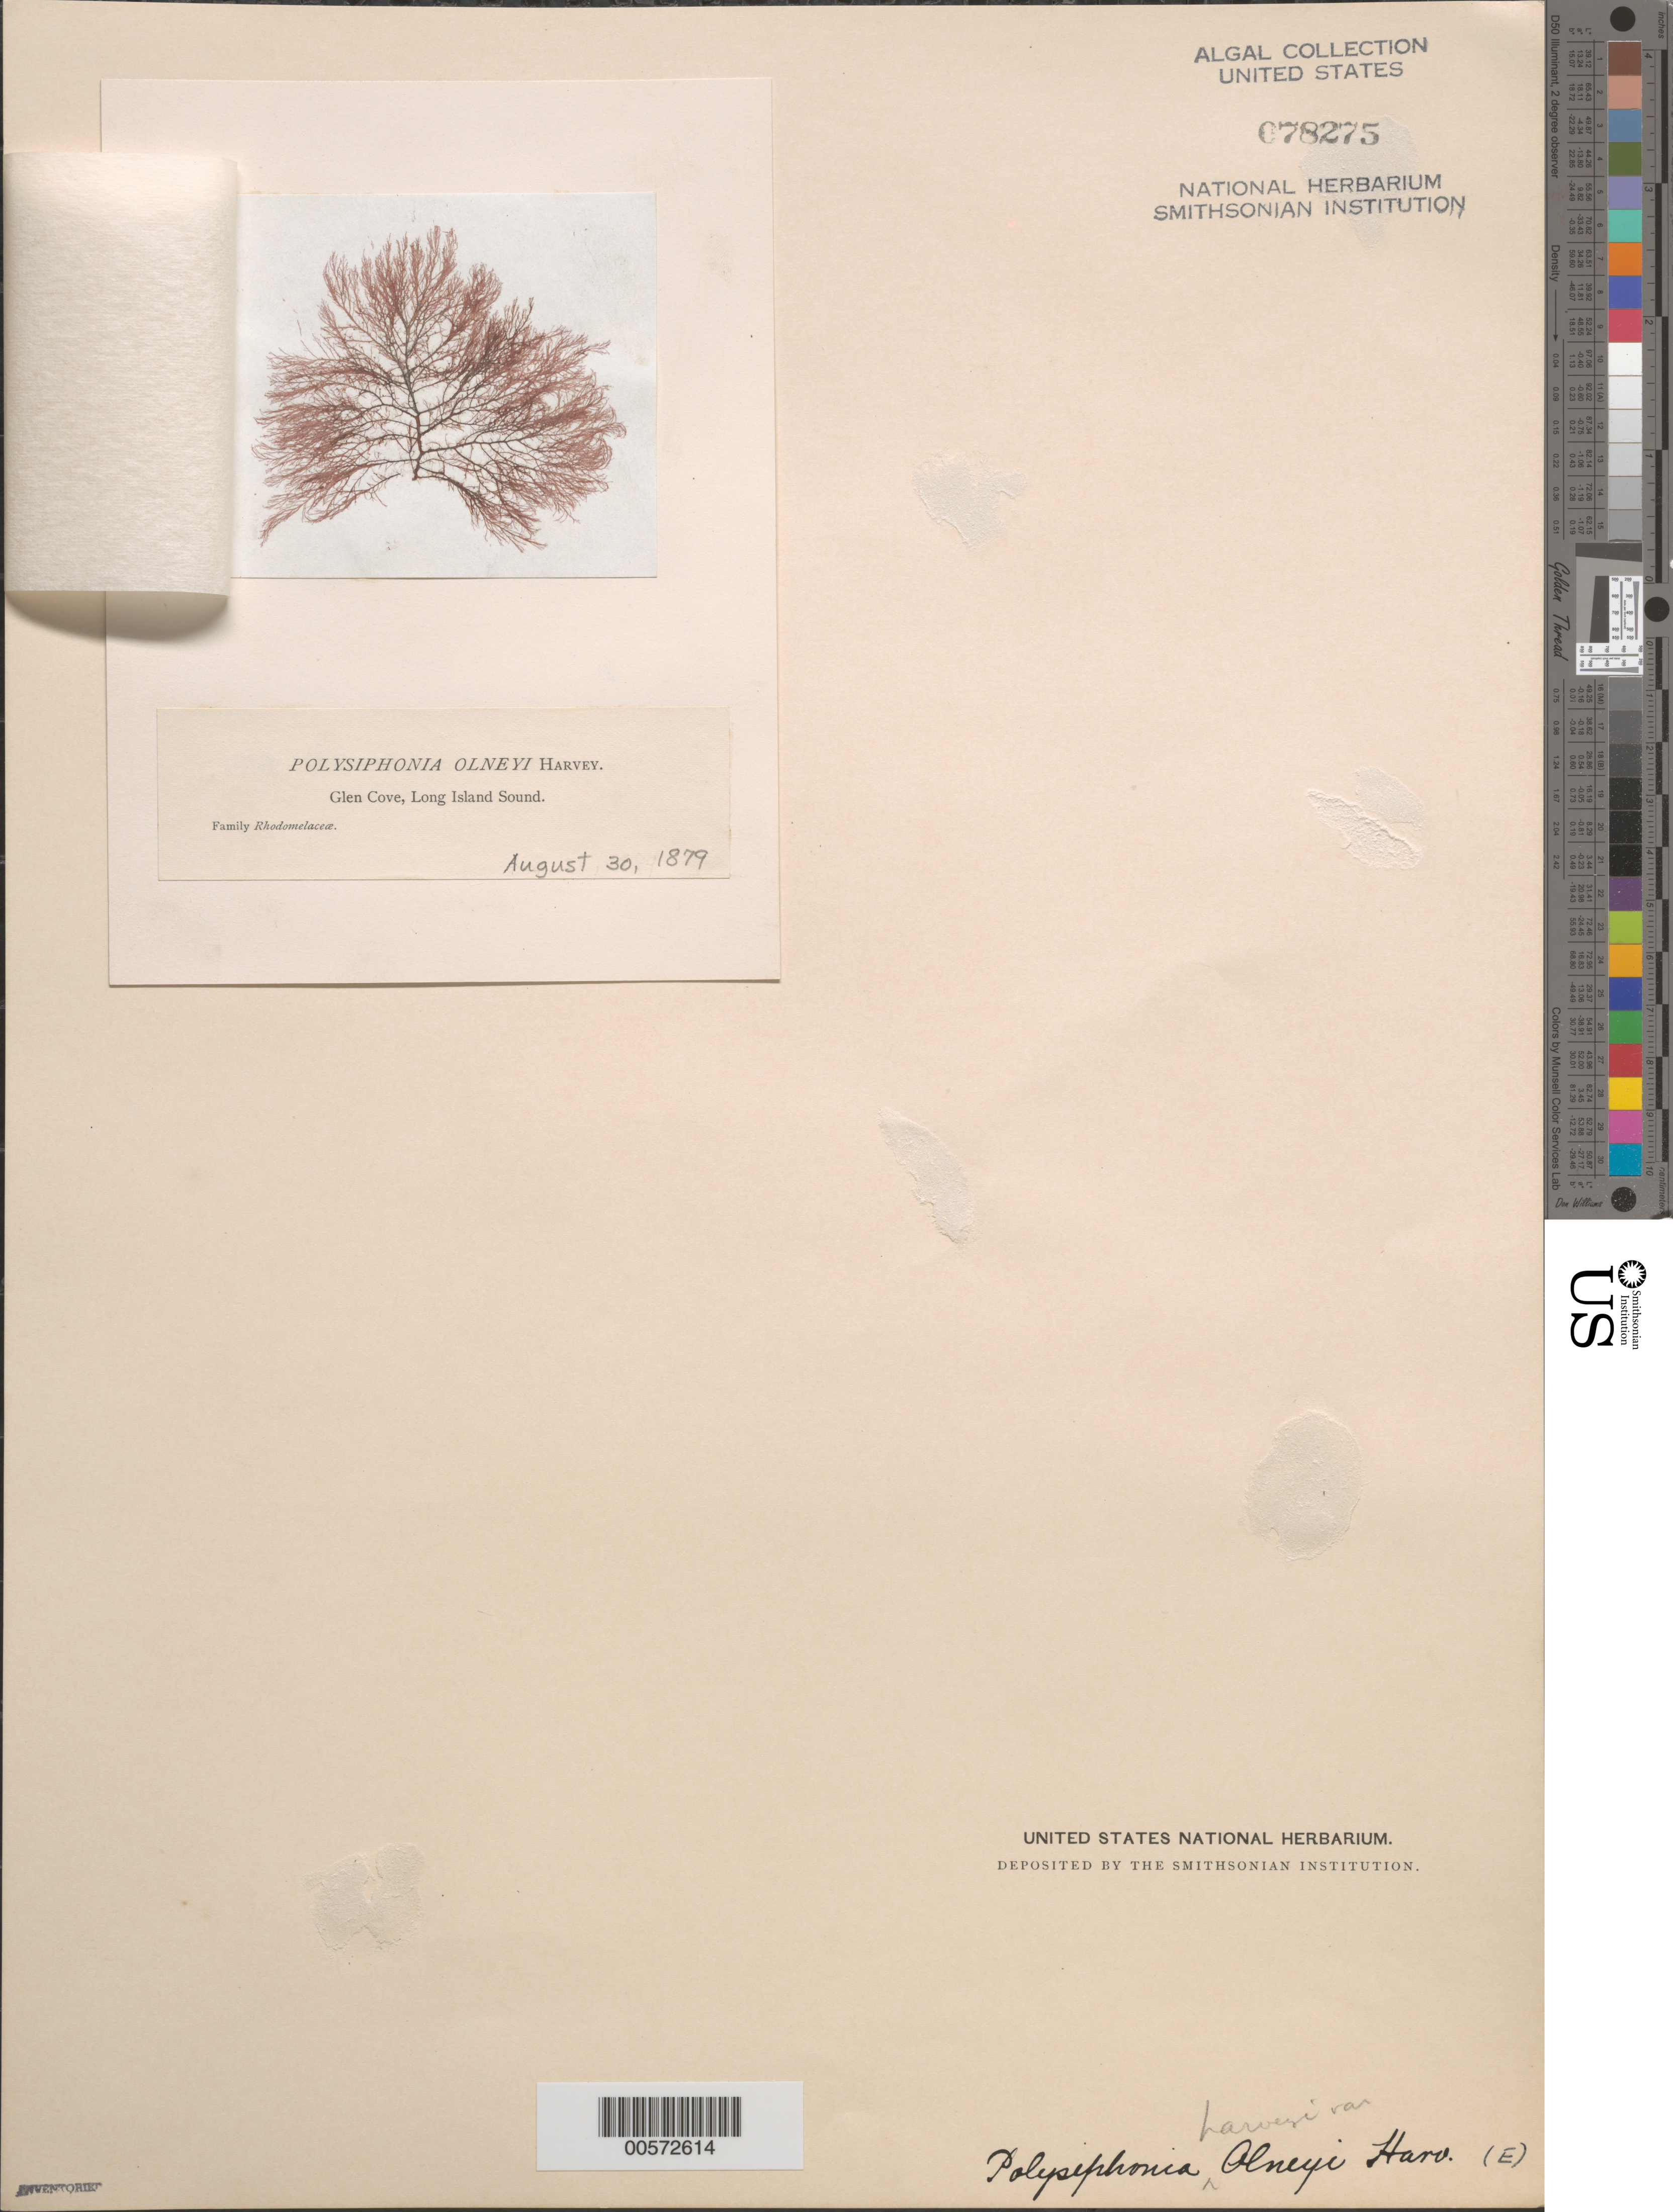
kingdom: Plantae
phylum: Rhodophyta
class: Florideophyceae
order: Ceramiales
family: Rhodomelaceae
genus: Melanothamnus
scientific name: Melanothamnus harveyi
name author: (Bailey) Diaz-Tapia & C.A. Maggs in Diaz-Tapia et al.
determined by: Algae name updating Project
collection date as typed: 30 Aug 1879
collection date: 1879-08-30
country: United States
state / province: New York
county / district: Nassau County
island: Long Island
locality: Glen Cove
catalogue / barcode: US 78275